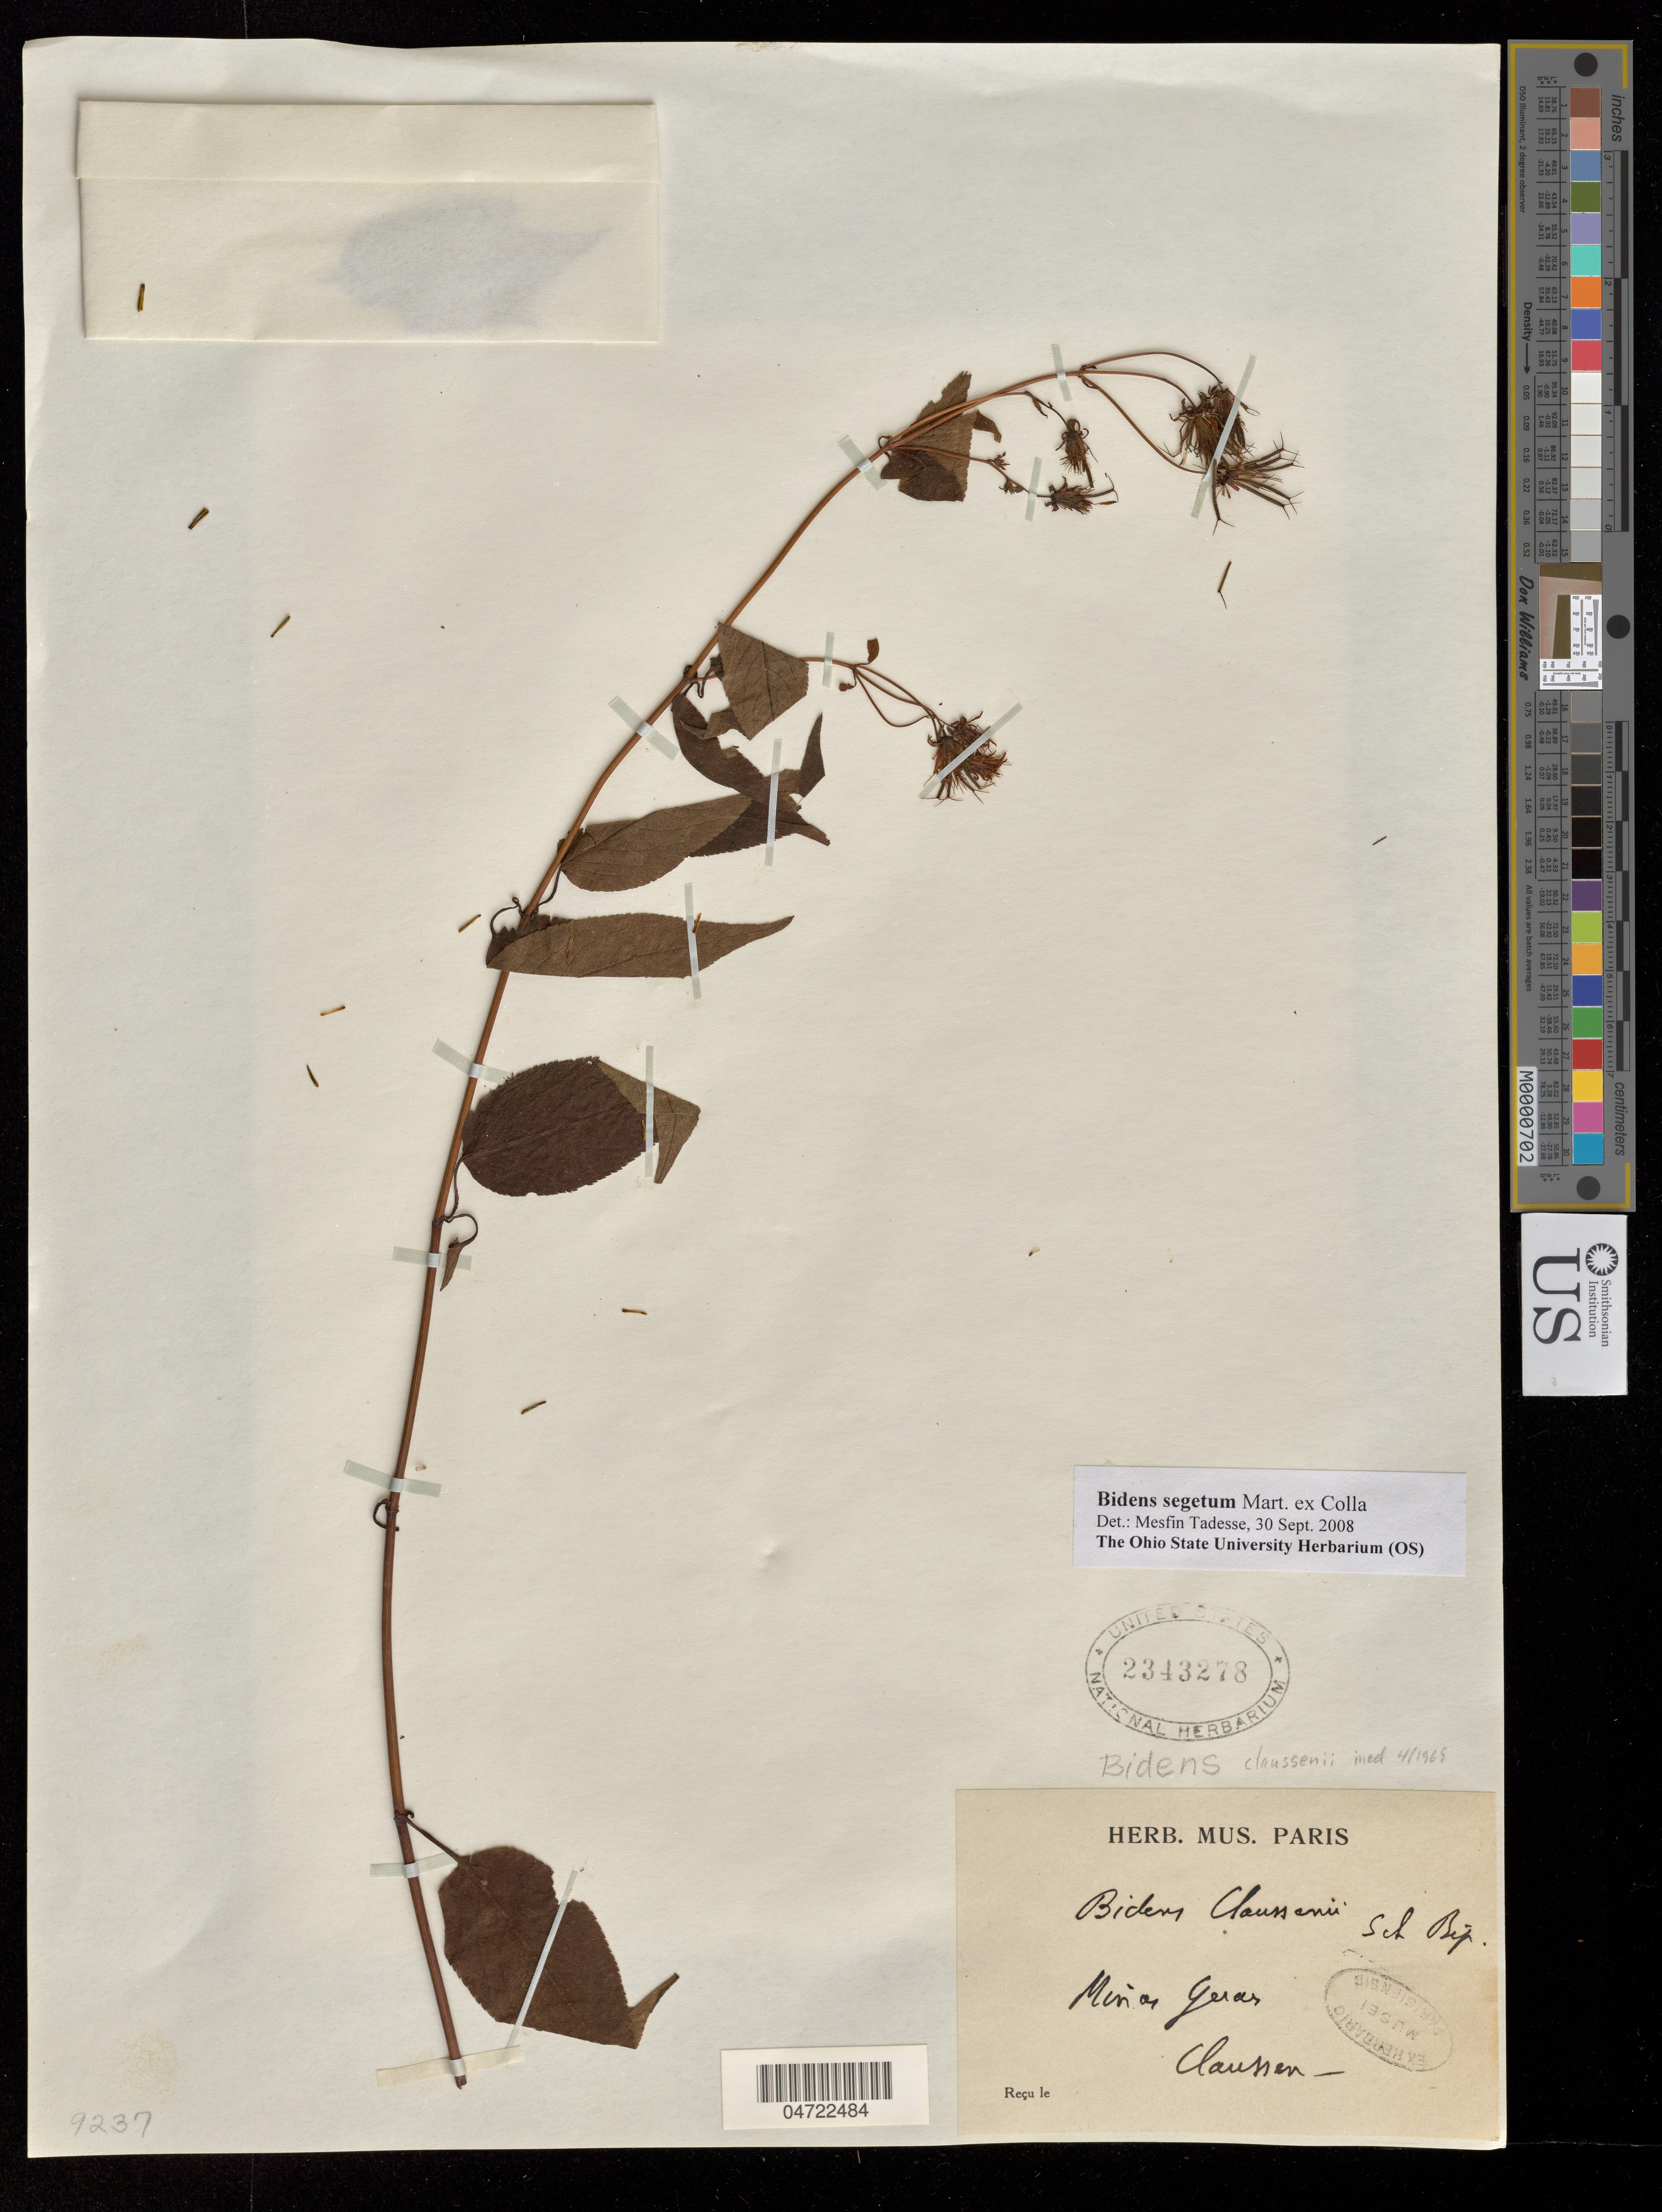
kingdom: Plantae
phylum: Tracheophyta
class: Magnoliopsida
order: Asterales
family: Asteraceae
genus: Bidens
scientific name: Bidens segetum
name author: Mart. ex Colla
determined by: Tadesse, M.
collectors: -. Claussen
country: Brazil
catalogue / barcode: US 2343278